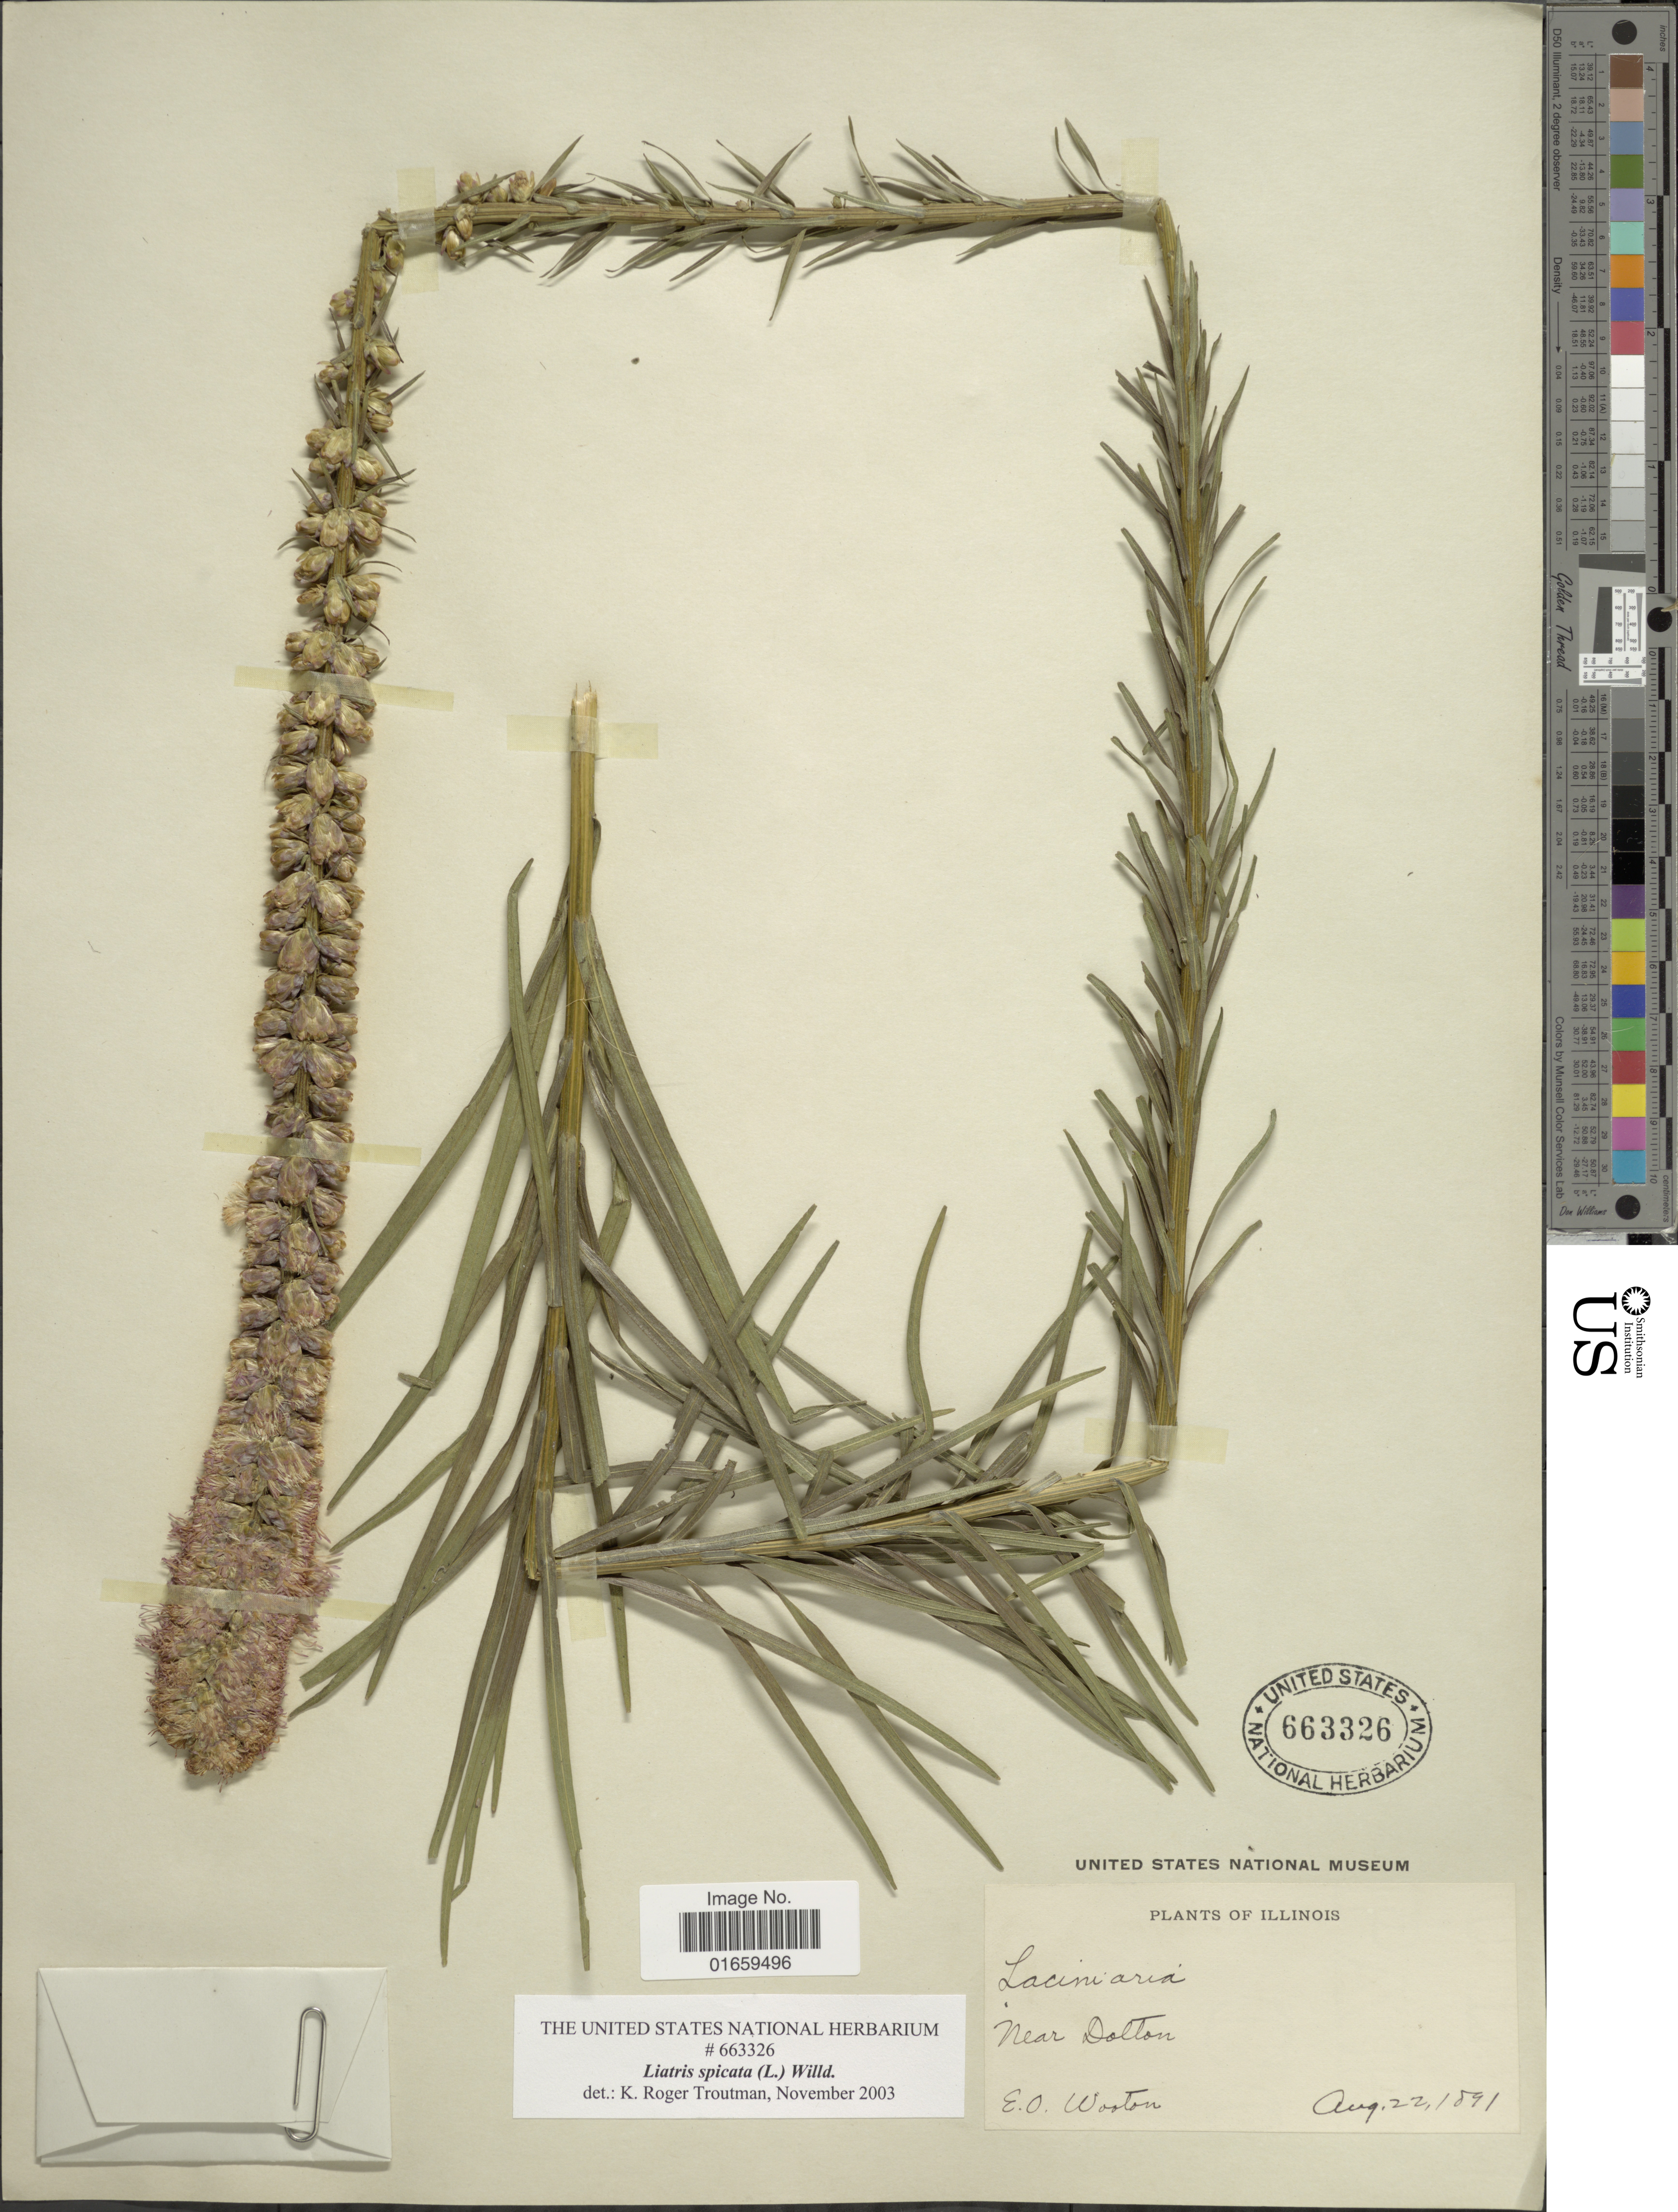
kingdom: Plantae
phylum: Tracheophyta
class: Magnoliopsida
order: Asterales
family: Asteraceae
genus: Liatris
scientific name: Liatris spicata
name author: (L.) Willd.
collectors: E. O. Wooton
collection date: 1891-08-22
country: United States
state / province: Illinois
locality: Near Dolton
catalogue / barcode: US 663326